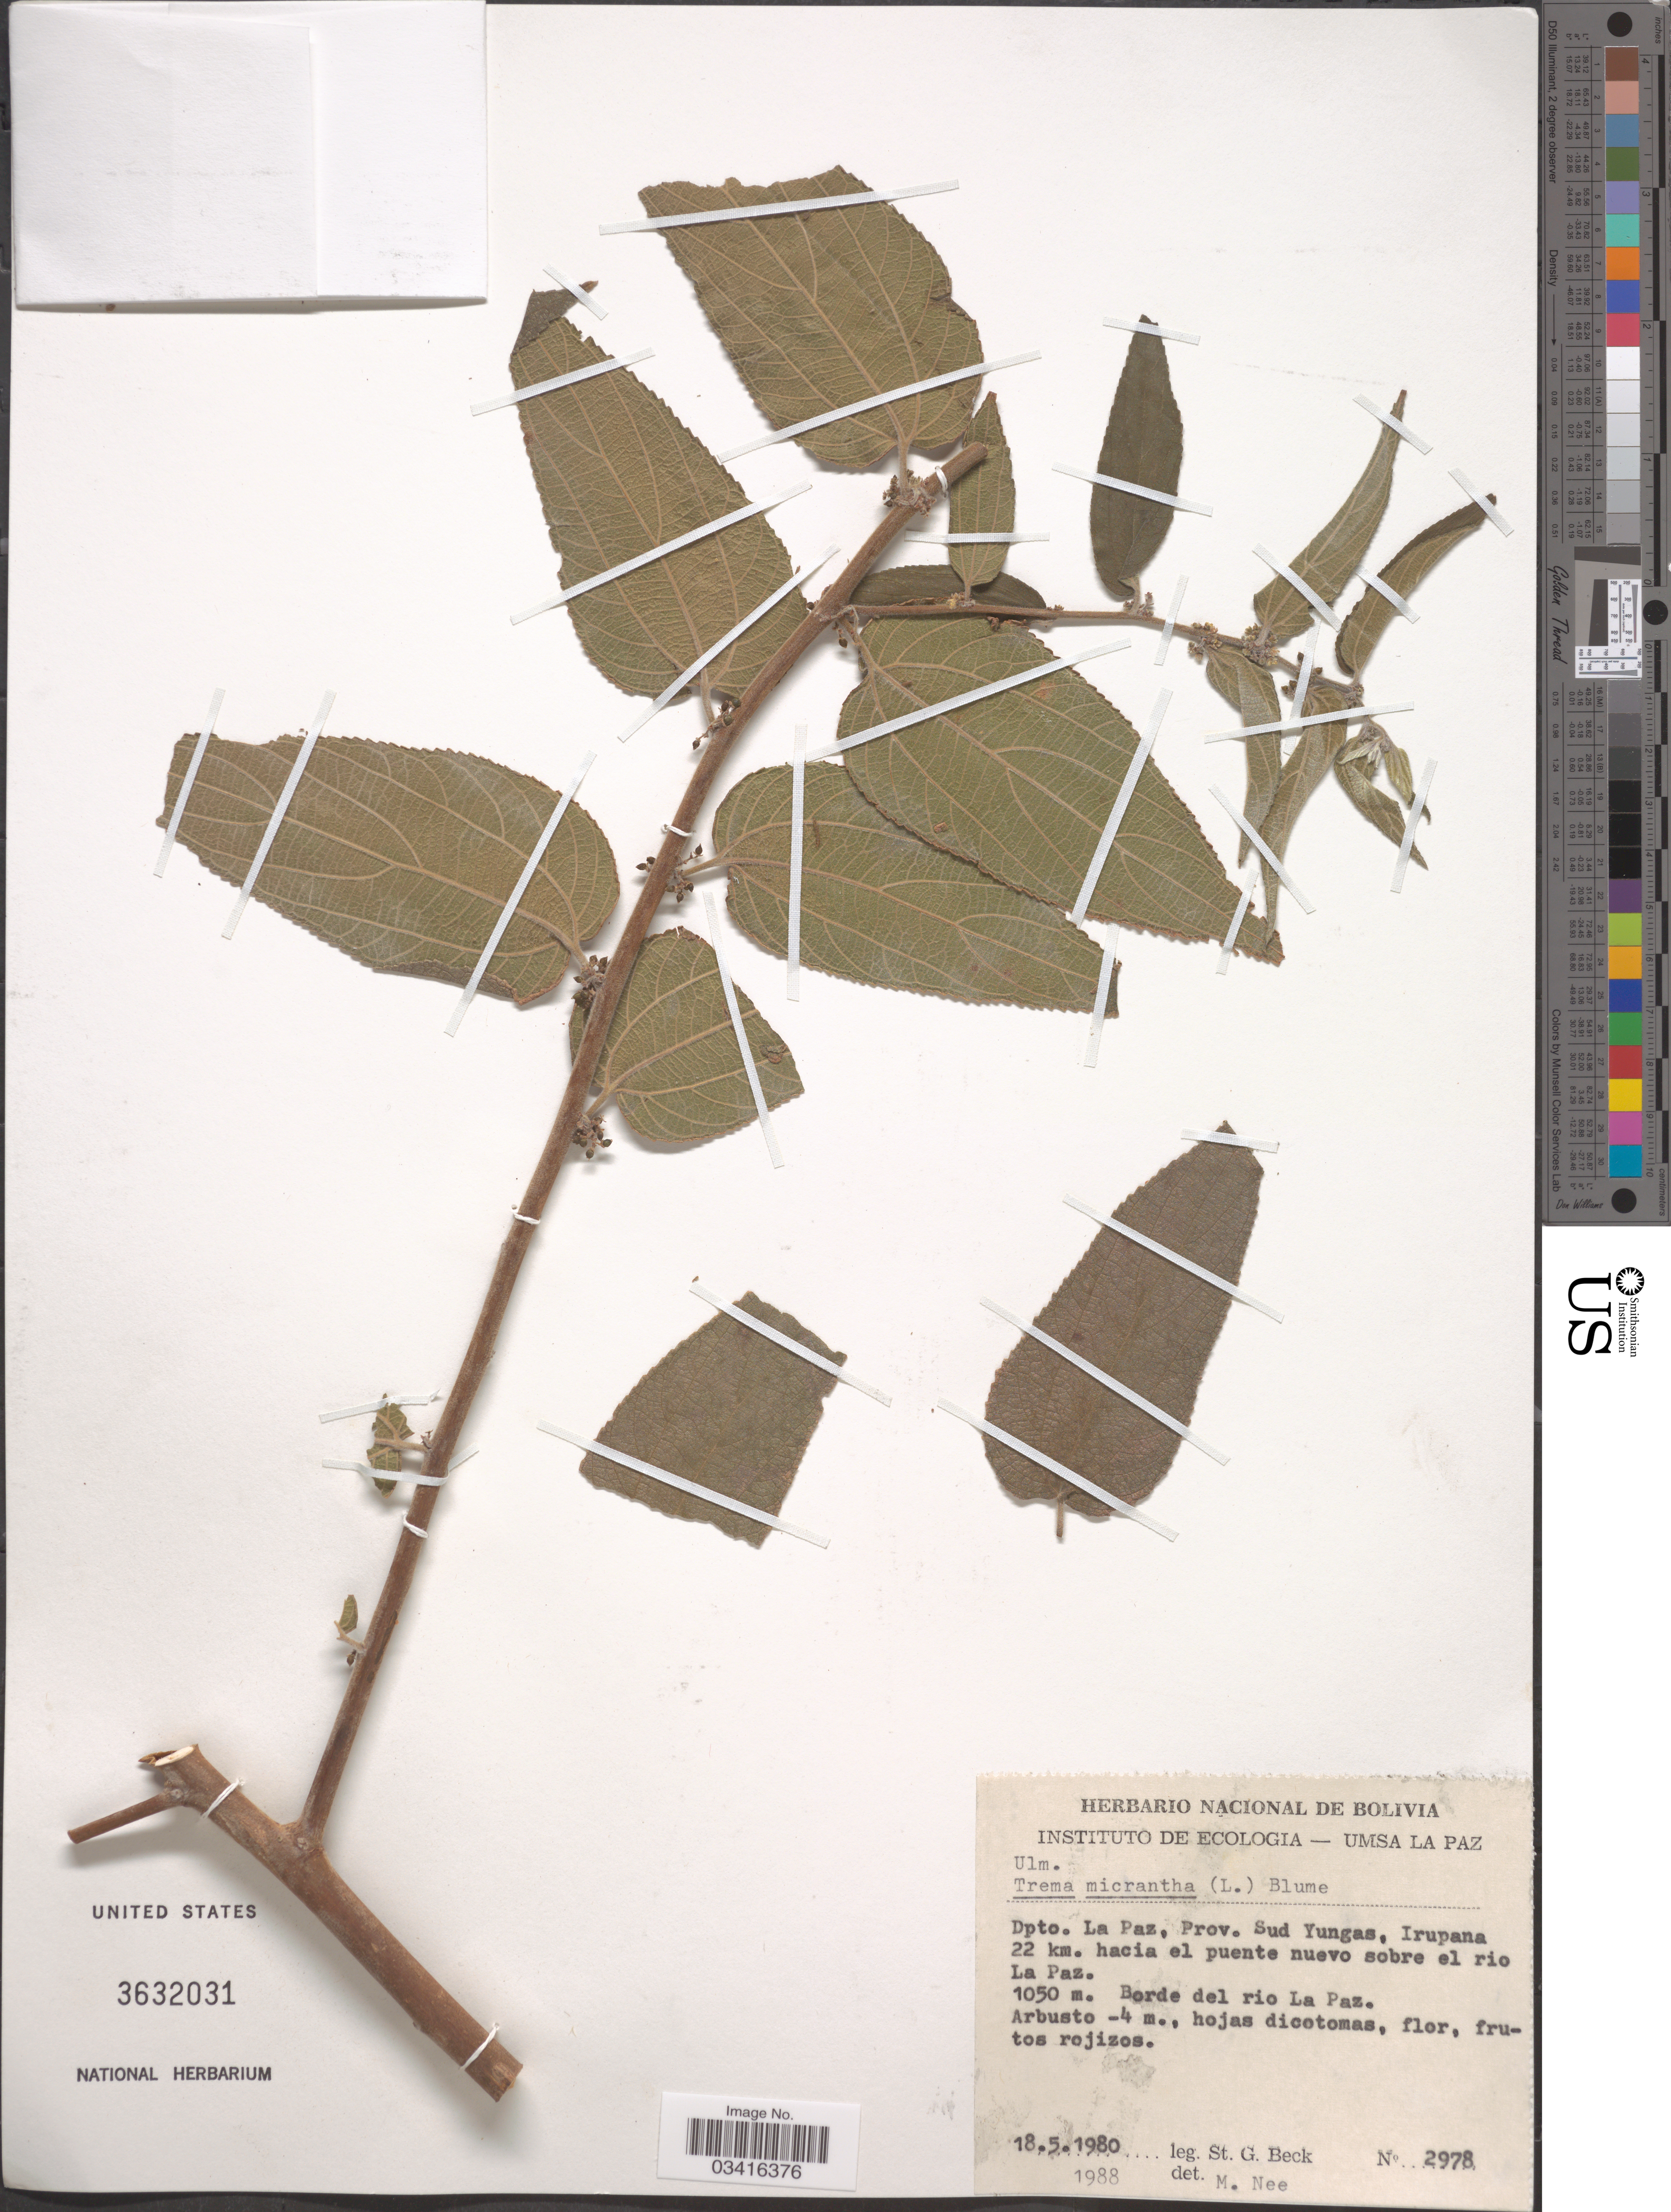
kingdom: Plantae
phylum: Tracheophyta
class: Magnoliopsida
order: Rosales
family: Cannabaceae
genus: Trema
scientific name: Trema micranthum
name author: (L.) Blume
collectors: S. G. Beck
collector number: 2978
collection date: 1980-05-18/1988-05-18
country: Bolivia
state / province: La Paz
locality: Dpto. La Paz, Prov. Sud Yungas, Irupana 22 km. hacia el puente nuevo sobre el rio La Paz. Borde del rio La Paz.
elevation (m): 1050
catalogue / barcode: US 3632031